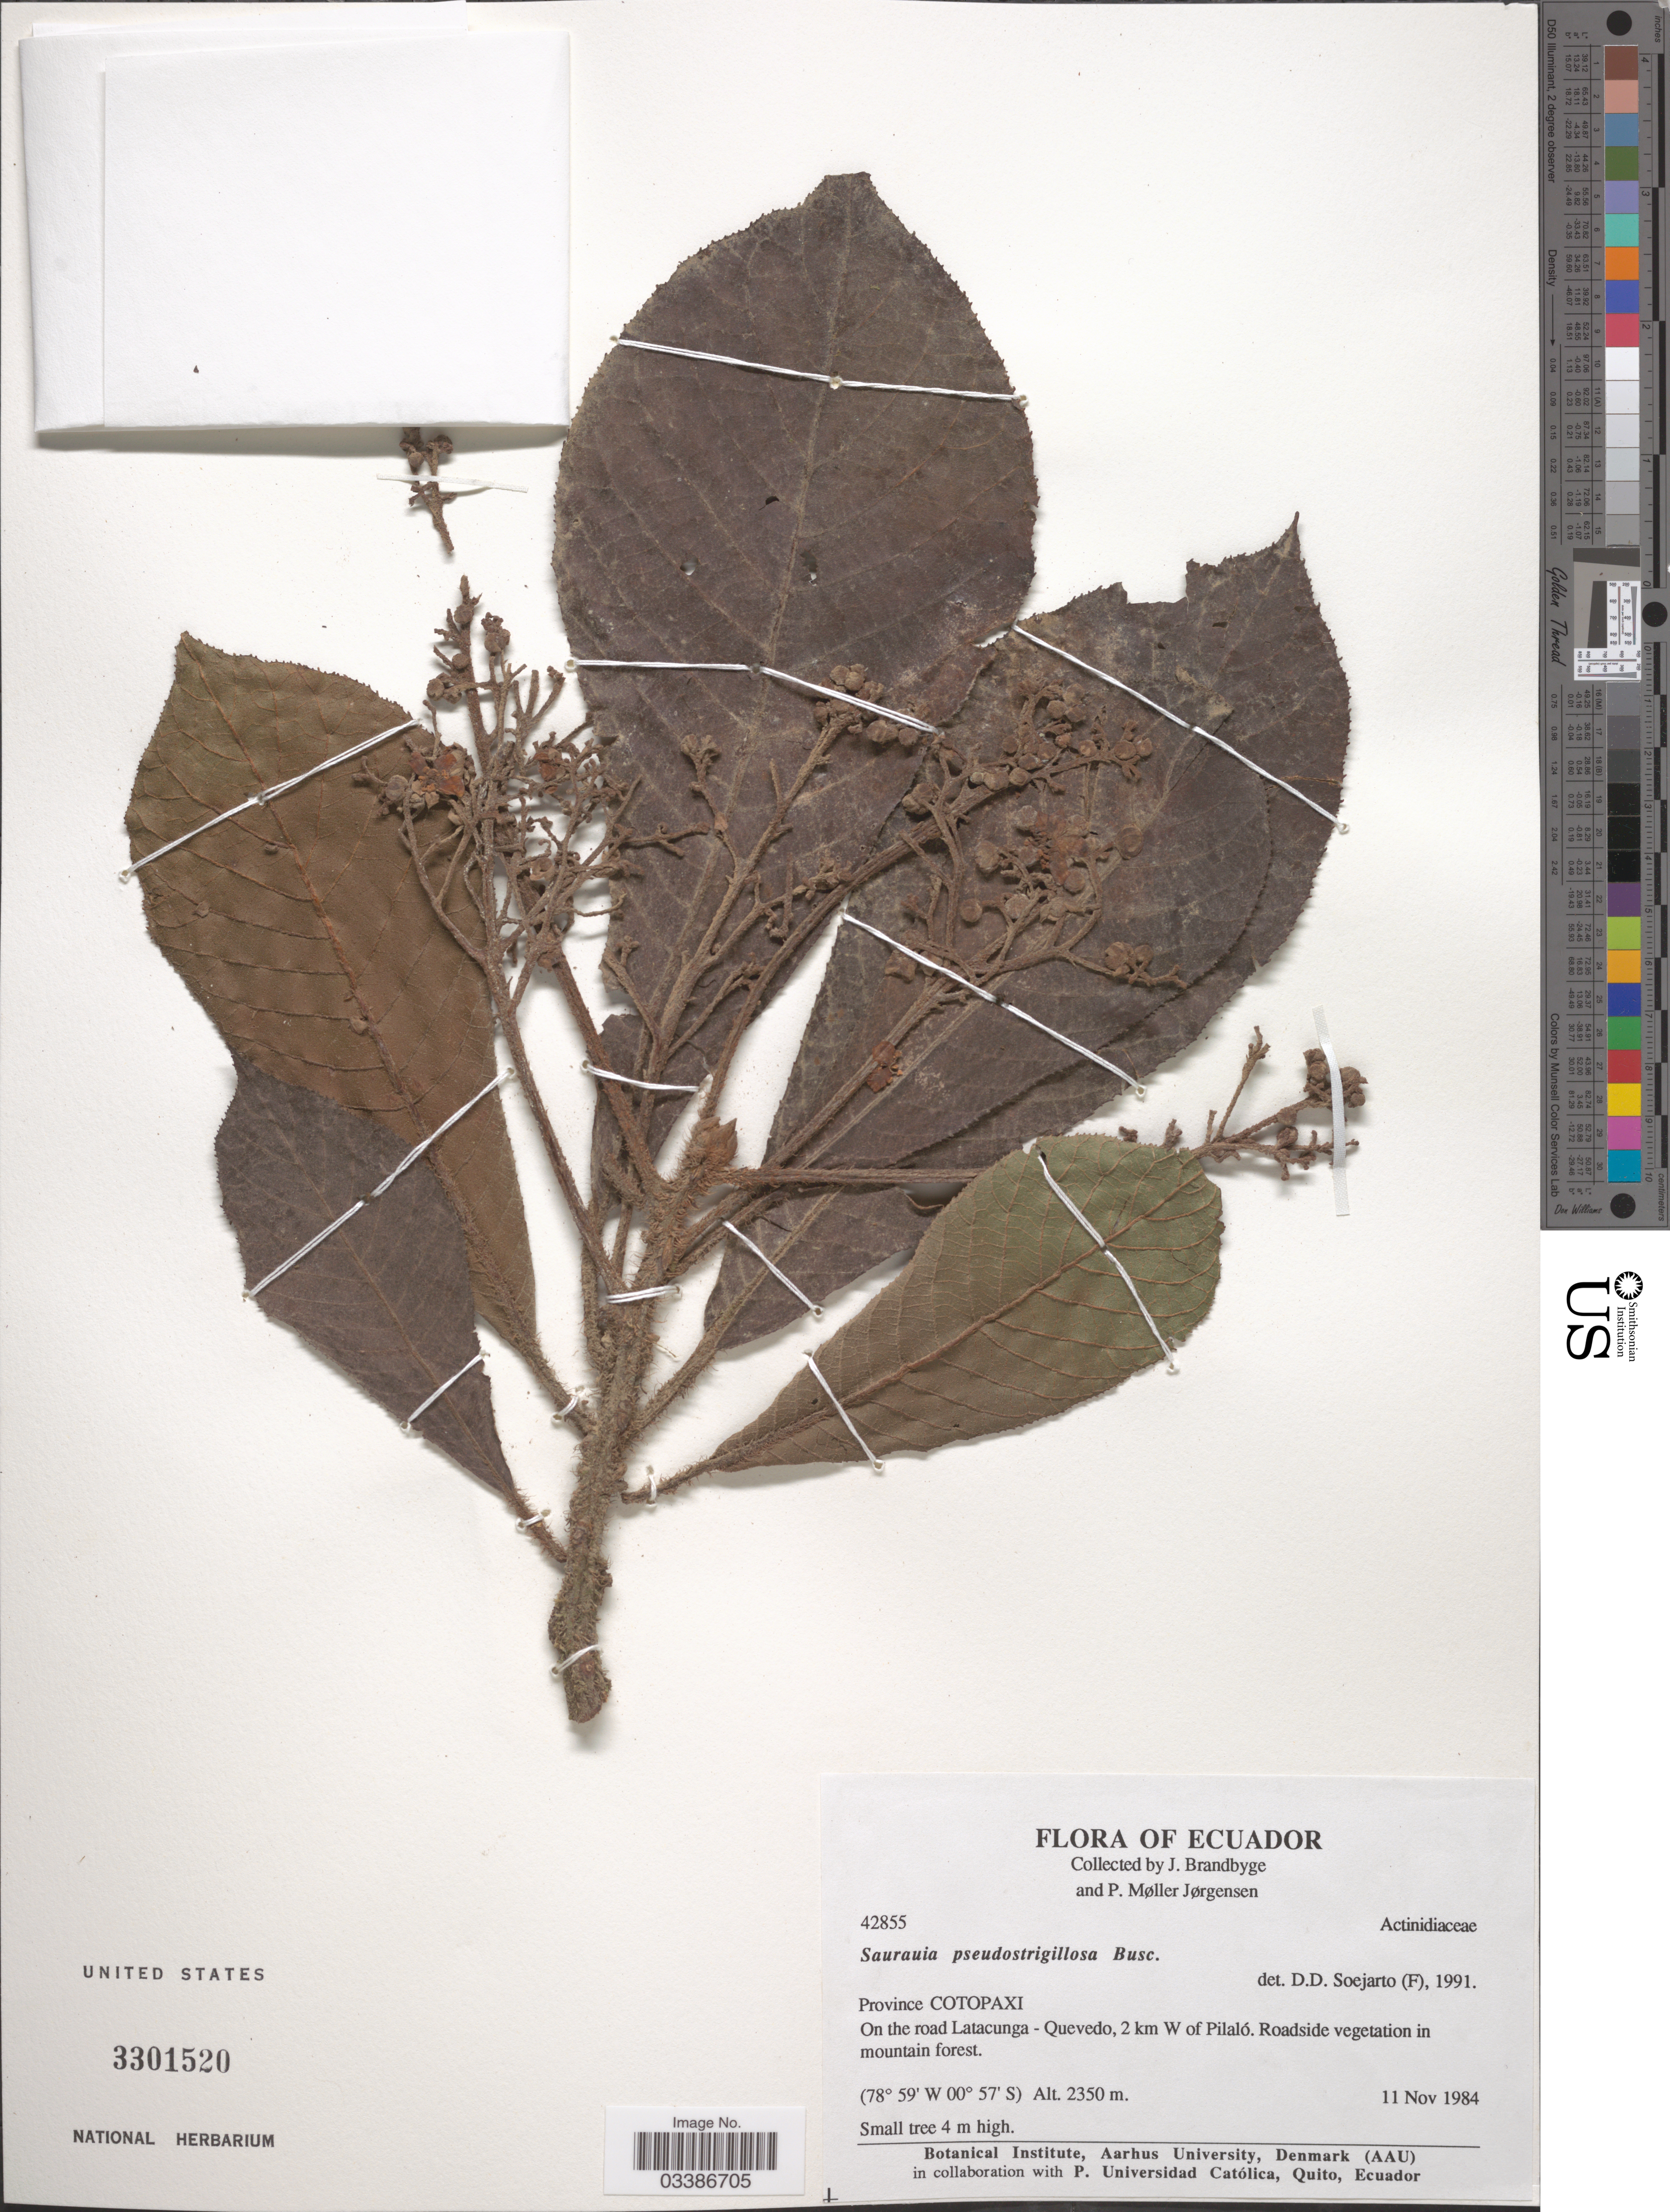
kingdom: Plantae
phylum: Tracheophyta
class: Magnoliopsida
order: Ericales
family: Actinidiaceae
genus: Saurauia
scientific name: Saurauia pseudostrigillosa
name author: Buscal.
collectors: J. Brandbyge & P. M. Jørgensen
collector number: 42855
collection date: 1984-11-11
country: Ecuador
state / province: Cotopaxi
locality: On the road Latacunga - Quevedo, 2 km W of Pilaló.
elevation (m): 2350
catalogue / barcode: US 3301520